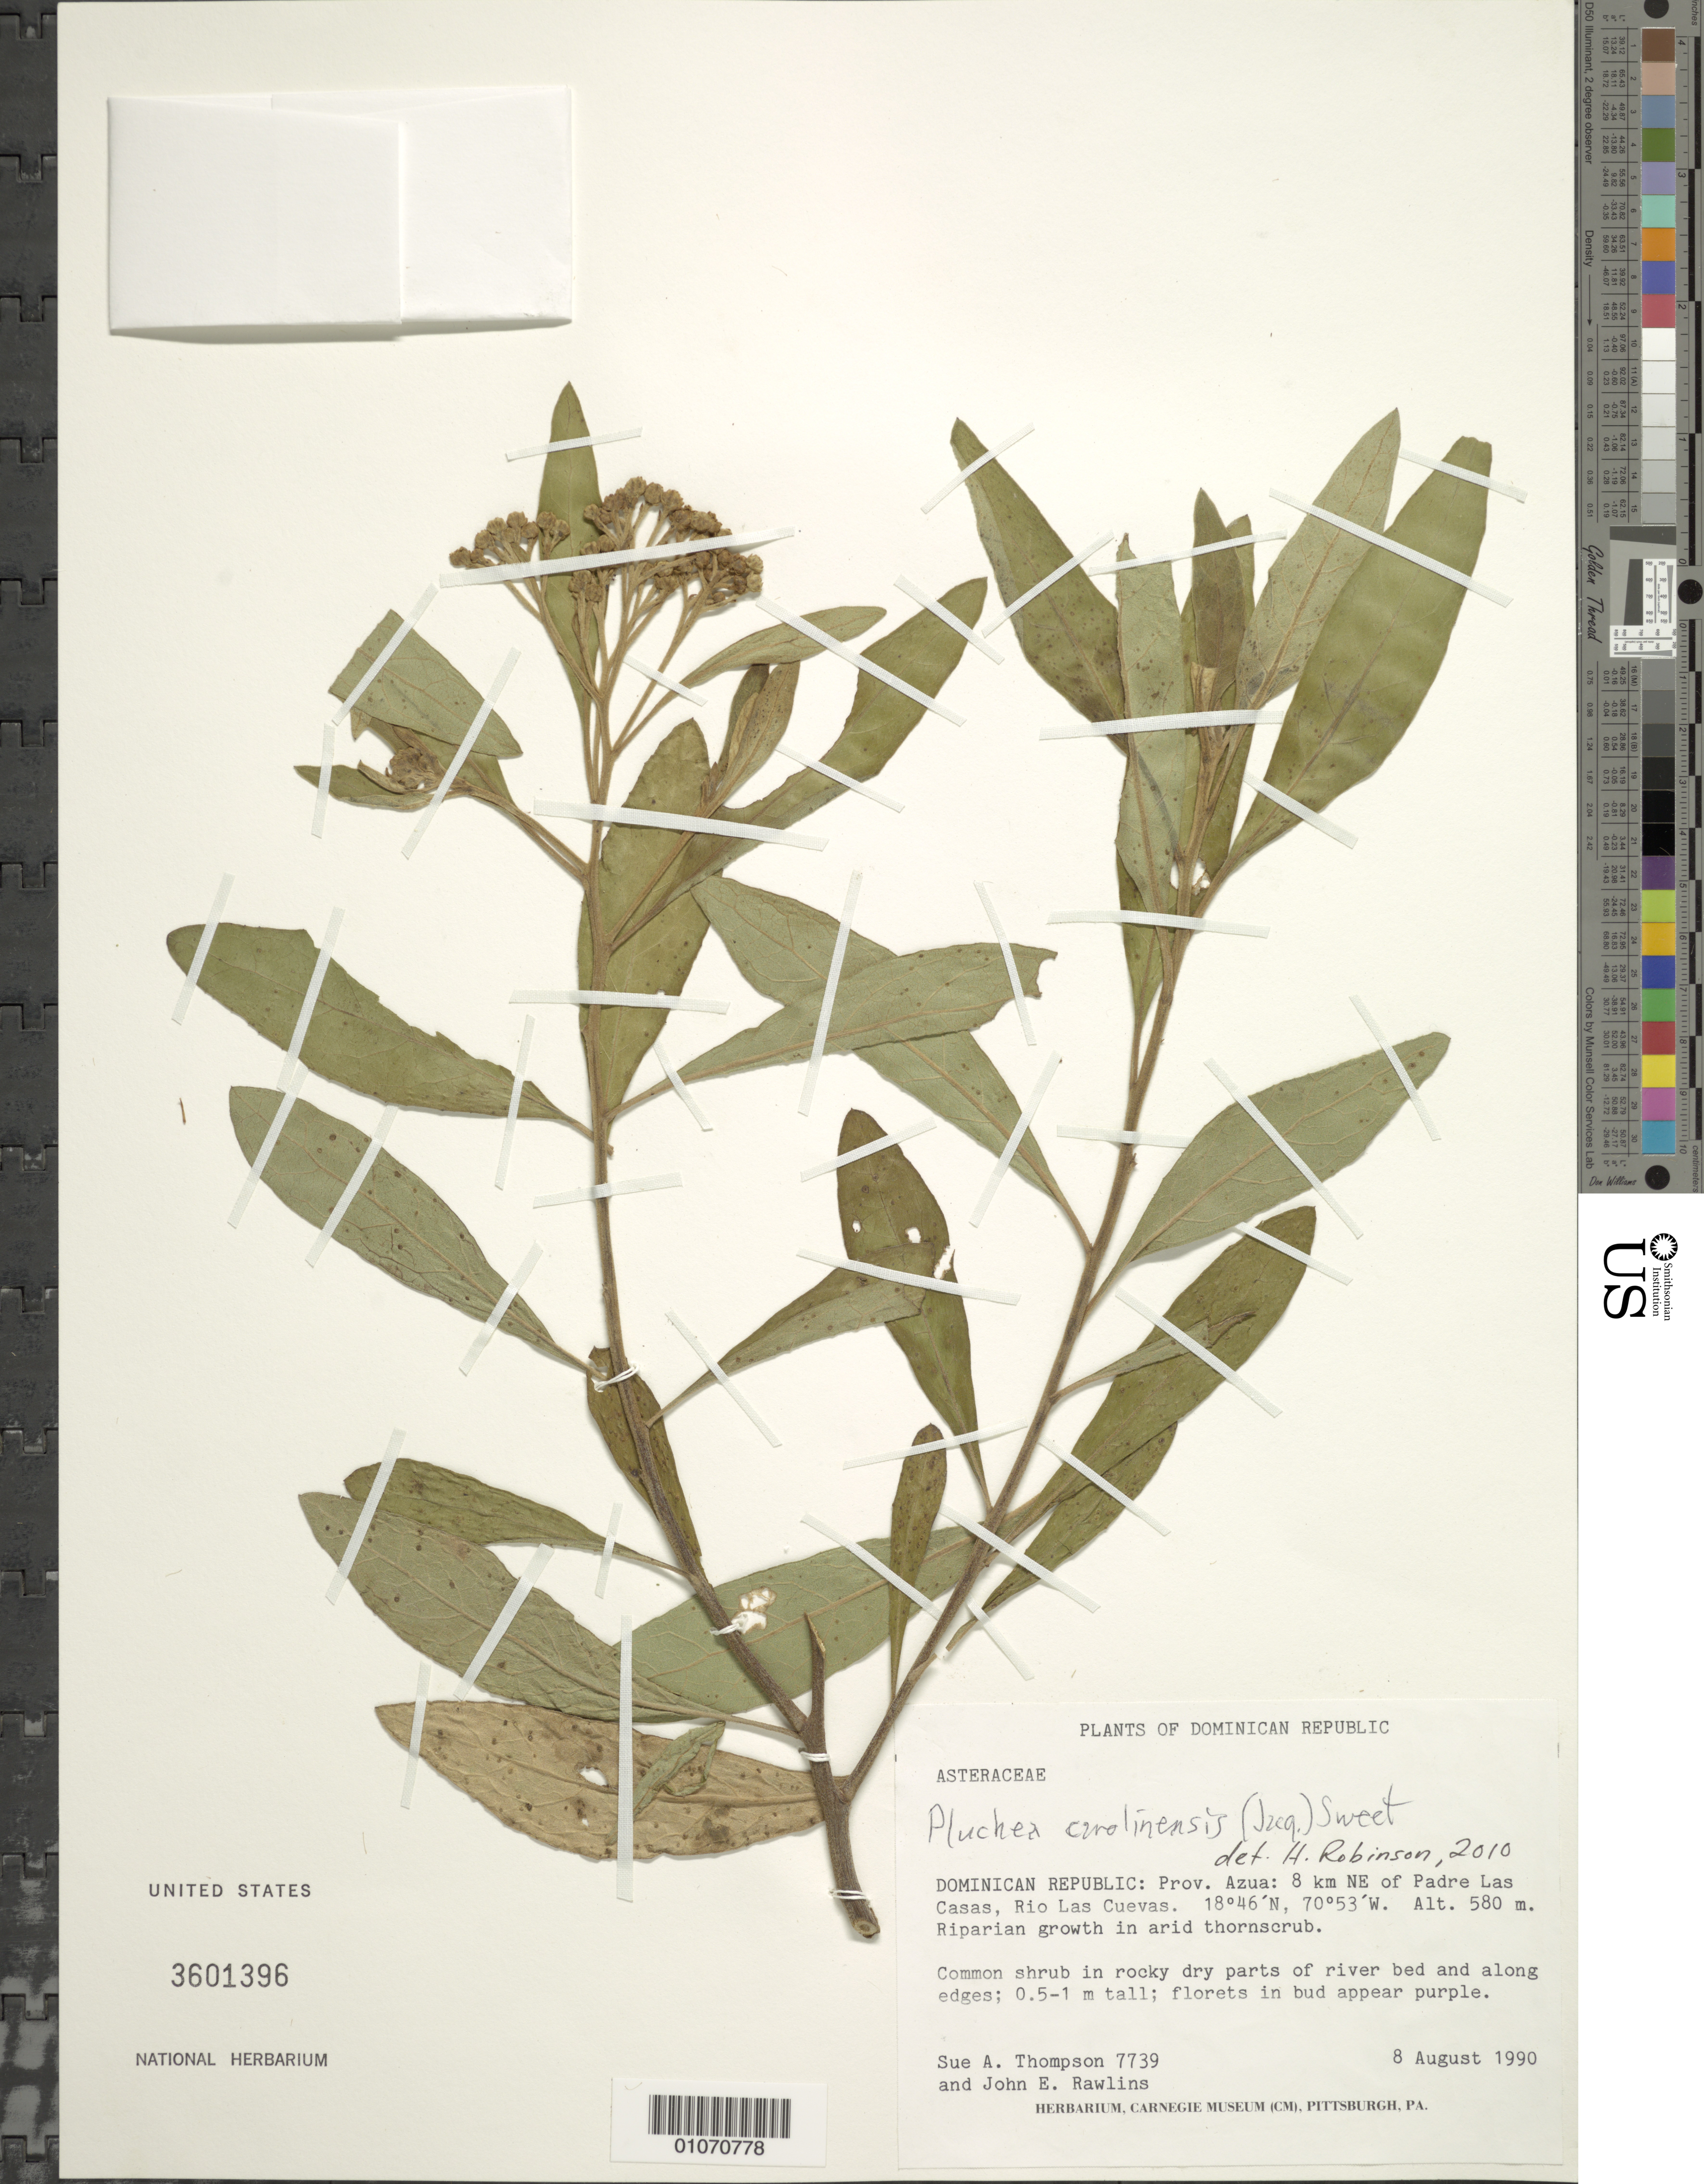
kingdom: Plantae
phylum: Tracheophyta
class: Magnoliopsida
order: Asterales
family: Asteraceae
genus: Pluchea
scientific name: Pluchea carolinensis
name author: (Jacq.) D. Don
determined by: Robinson, Harold E., (US)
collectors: S. A. Thompson & J. Rawlins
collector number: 7739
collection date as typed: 08 Aug 1990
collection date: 1990-08-08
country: Dominican Republic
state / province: Azua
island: Hispaniola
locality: Padre las Casas, 8 km NE of; Rio Las Cuevas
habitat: Riparian growth in arid thorn scrub; in rocky dry parts of river bed and along edges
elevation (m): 580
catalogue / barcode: US 3601396